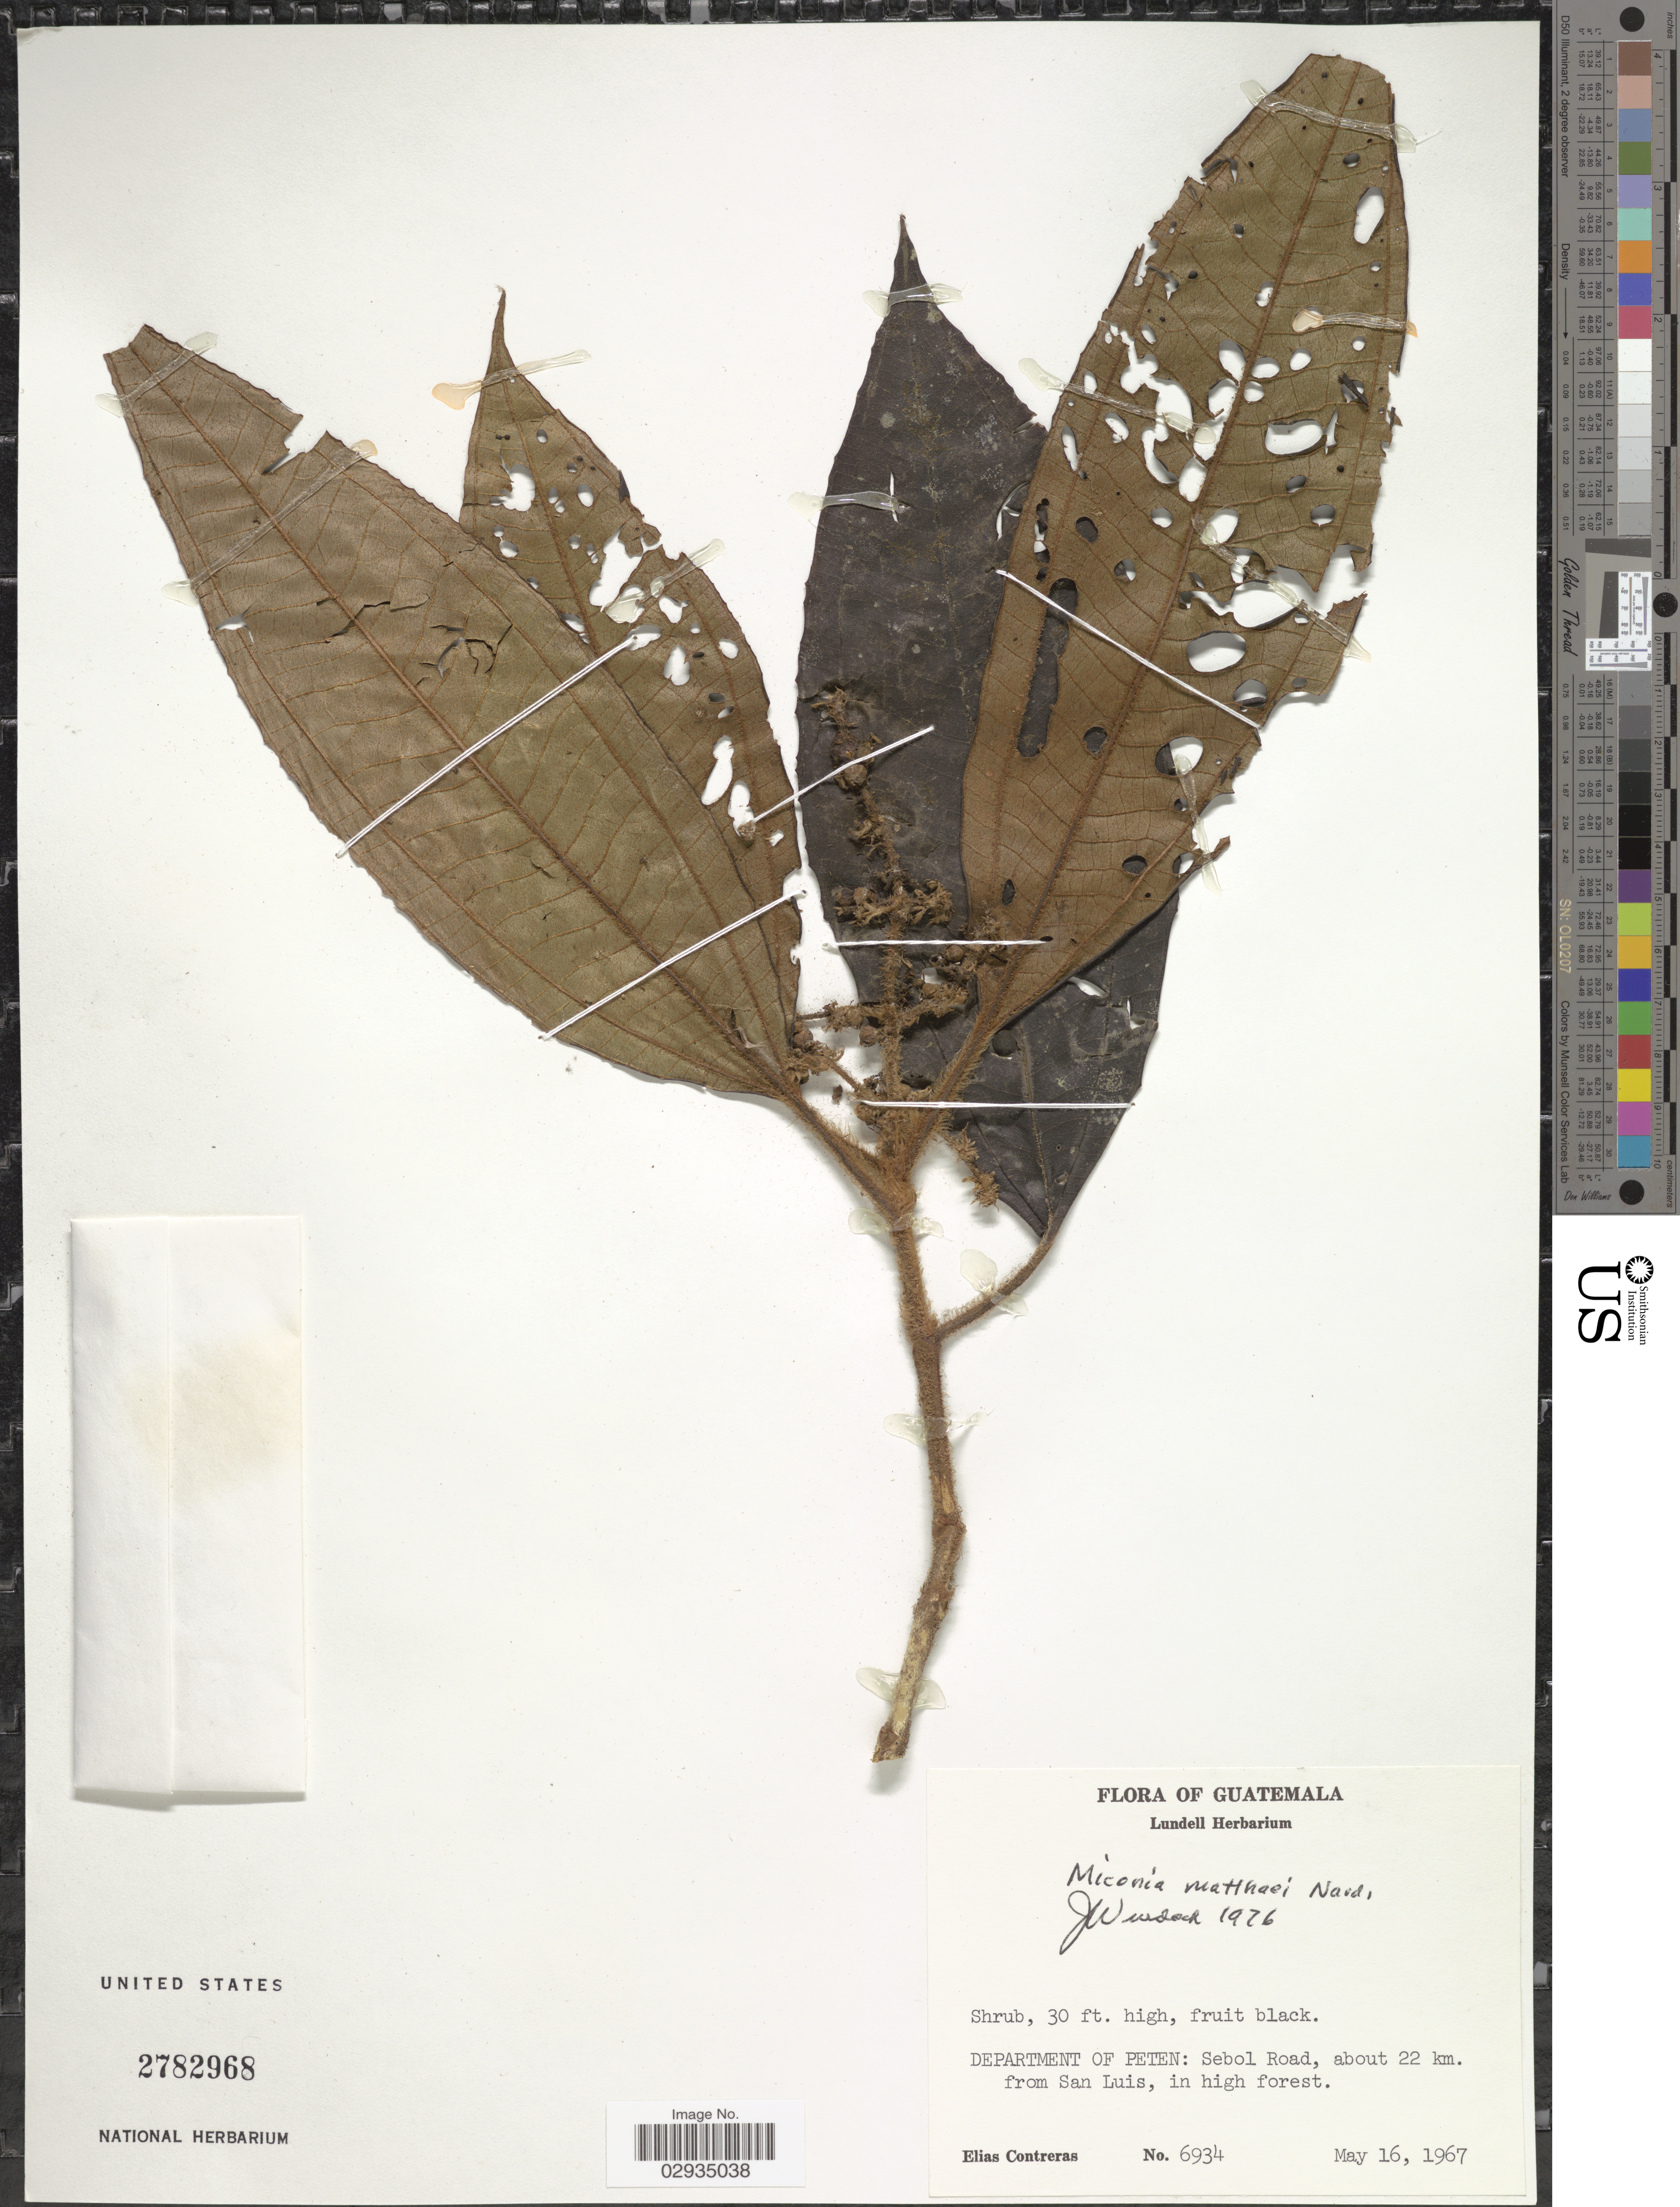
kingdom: Plantae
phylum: Tracheophyta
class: Magnoliopsida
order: Myrtales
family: Melastomataceae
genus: Miconia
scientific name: Miconia matthaei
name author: Naudin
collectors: E. Contreras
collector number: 6934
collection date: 1967-05-16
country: Guatemala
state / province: El Petén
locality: Department of Peten: Sebol Road, about 22 km. from San Luis.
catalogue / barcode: US 2782968